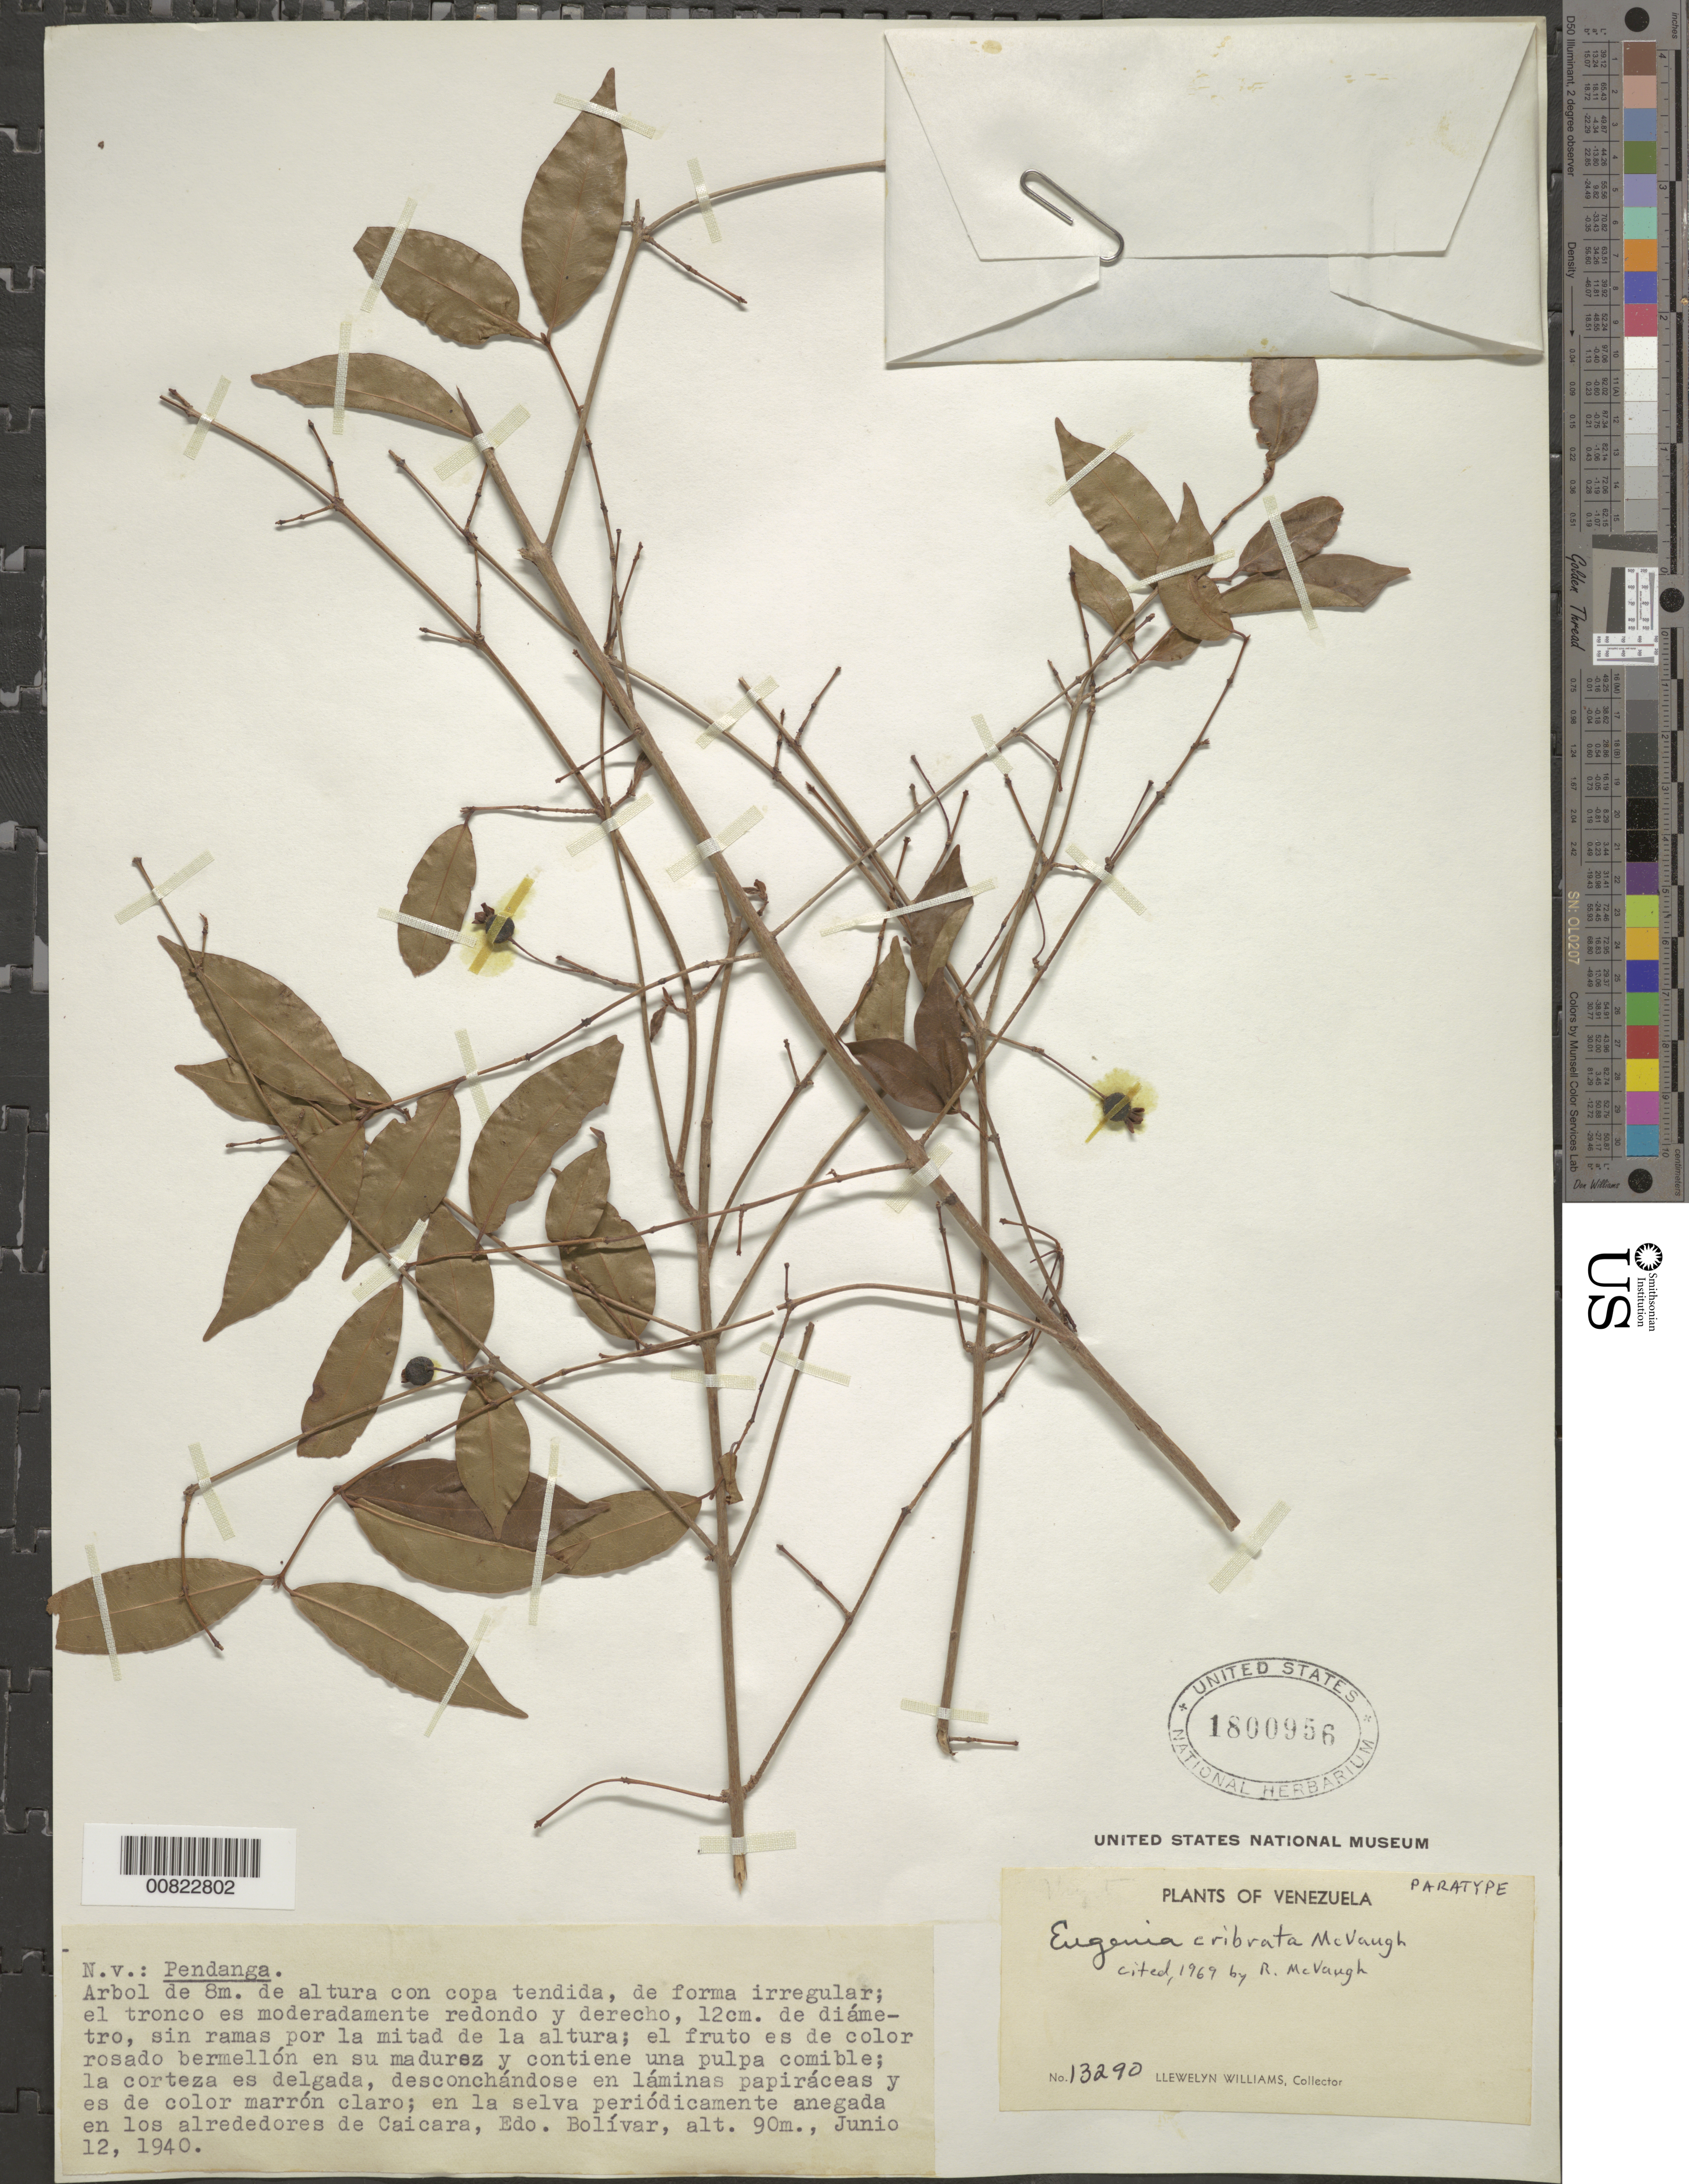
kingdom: Plantae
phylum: Tracheophyta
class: Magnoliopsida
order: Myrtales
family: Myrtaceae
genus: Eugenia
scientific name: Eugenia cribrata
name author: McVaugh in Maguire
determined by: McVaugh, R.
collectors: Ll. Williams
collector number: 13290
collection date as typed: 12-Jun-40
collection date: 1940-06-12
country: Venezuela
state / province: Bolívar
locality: Caicara, Medio Orinoco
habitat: Selva periodicamente anegada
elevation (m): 90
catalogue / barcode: US 1800956